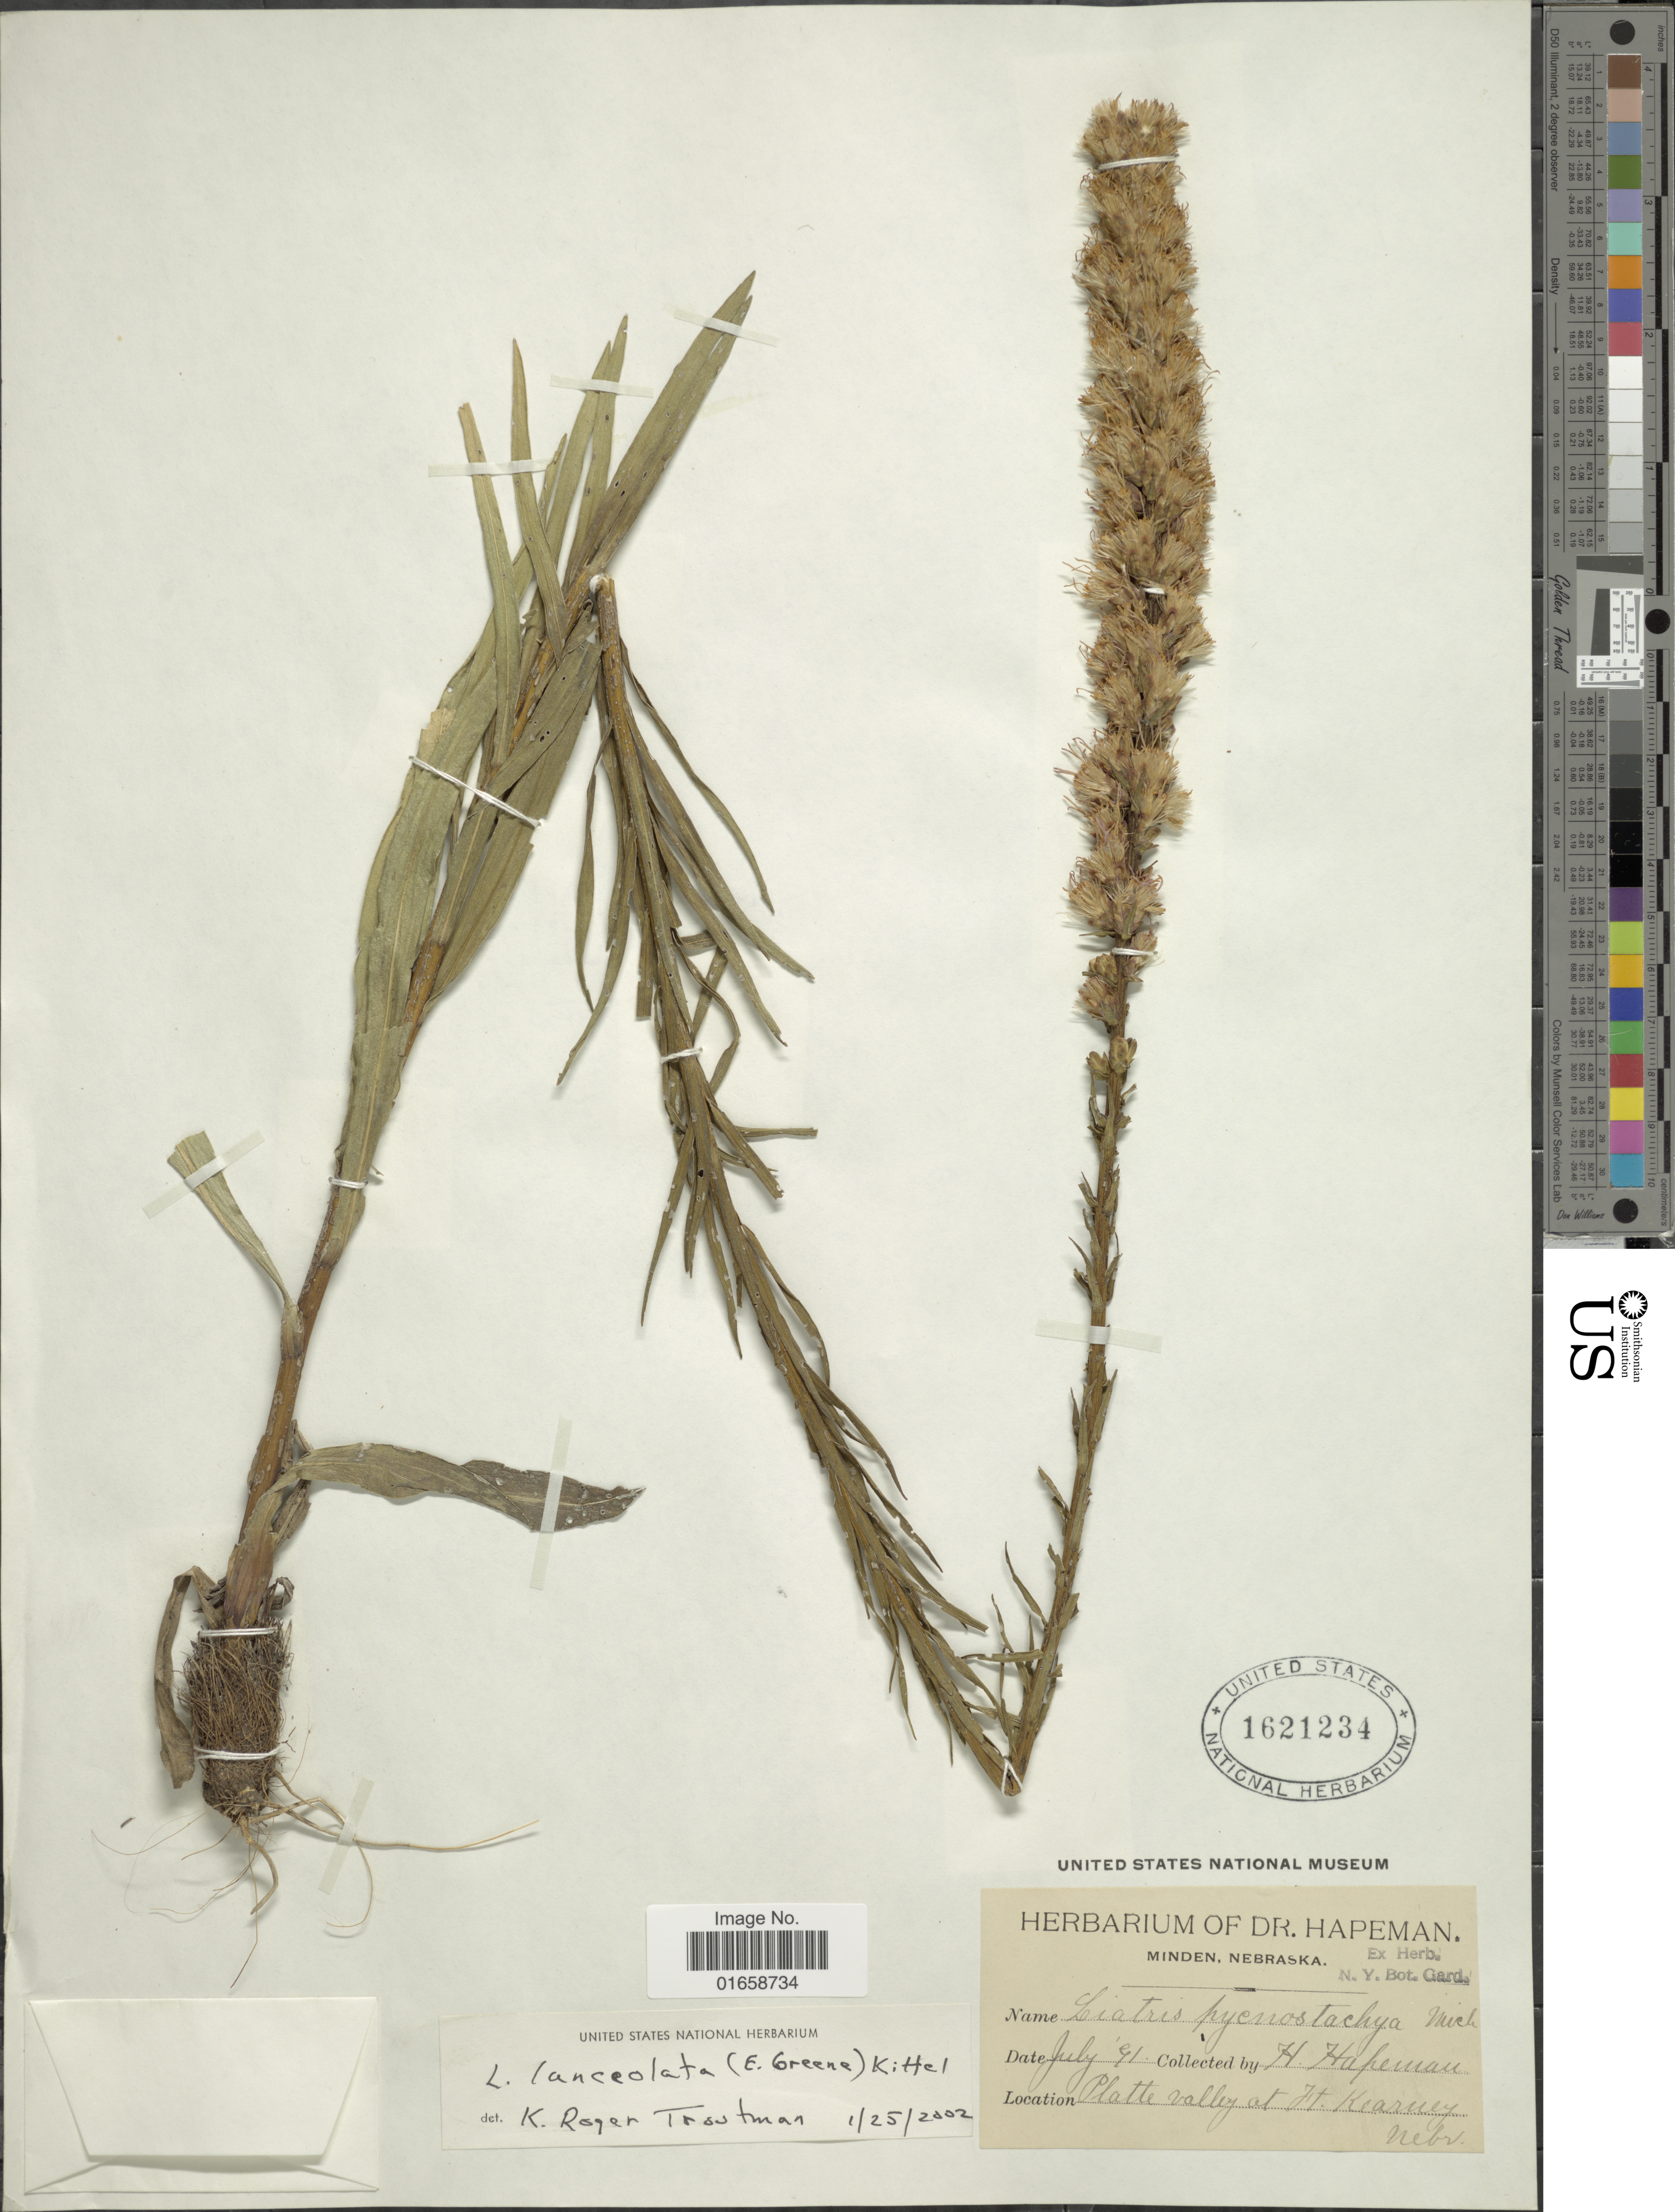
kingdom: Plantae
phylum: Tracheophyta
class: Magnoliopsida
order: Asterales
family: Asteraceae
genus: Liatris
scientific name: Liatris lancifolia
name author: (Greene) Kittell in Tidestr. & Kittell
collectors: H. Hapeman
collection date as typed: Transcribed d/m/y: /7/91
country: United States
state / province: Kansas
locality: Minden, Platte valley at Jit. Kearney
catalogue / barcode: US 1621234